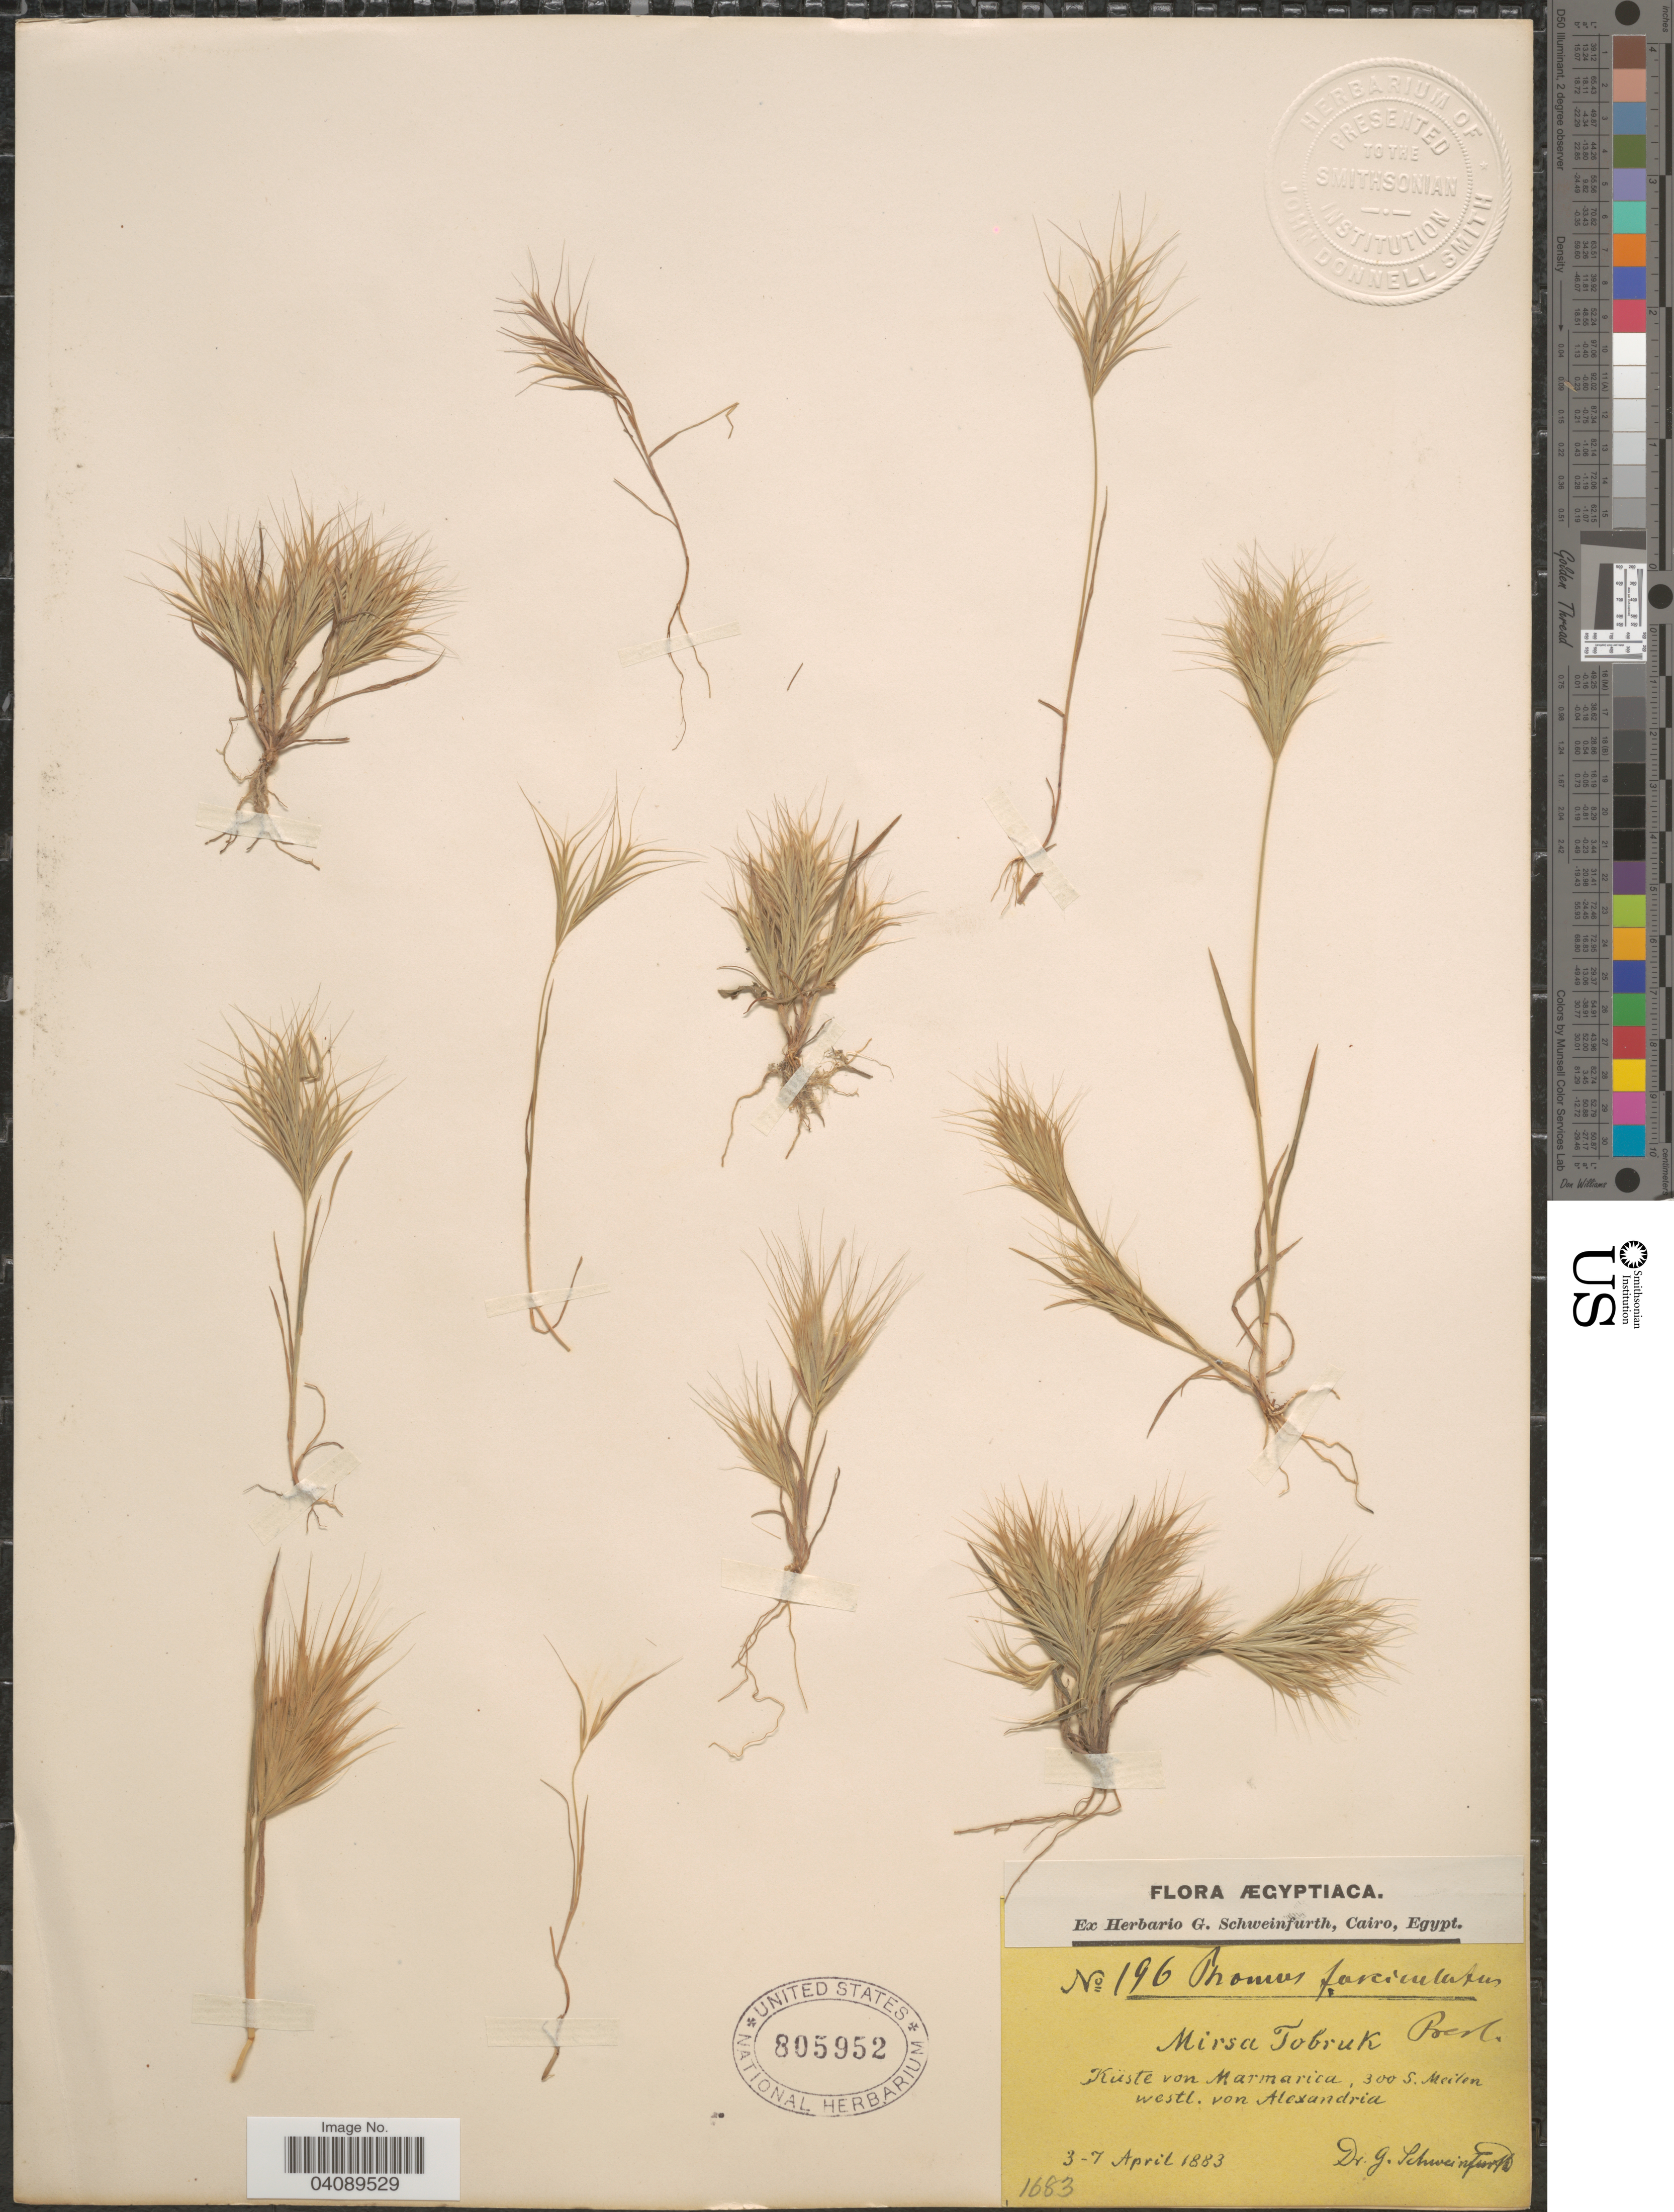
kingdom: Plantae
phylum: Tracheophyta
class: Liliopsida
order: Poales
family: Poaceae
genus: Bromus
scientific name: Bromus fasciculatus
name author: C. Presl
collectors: G. A. Schweinfurth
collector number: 196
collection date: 1883-04-03/1883-04-07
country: Egypt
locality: Ægyptiaca. Küste von Marmarica, 300 S. Meilen westl. von Alexandria.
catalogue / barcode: US 805952